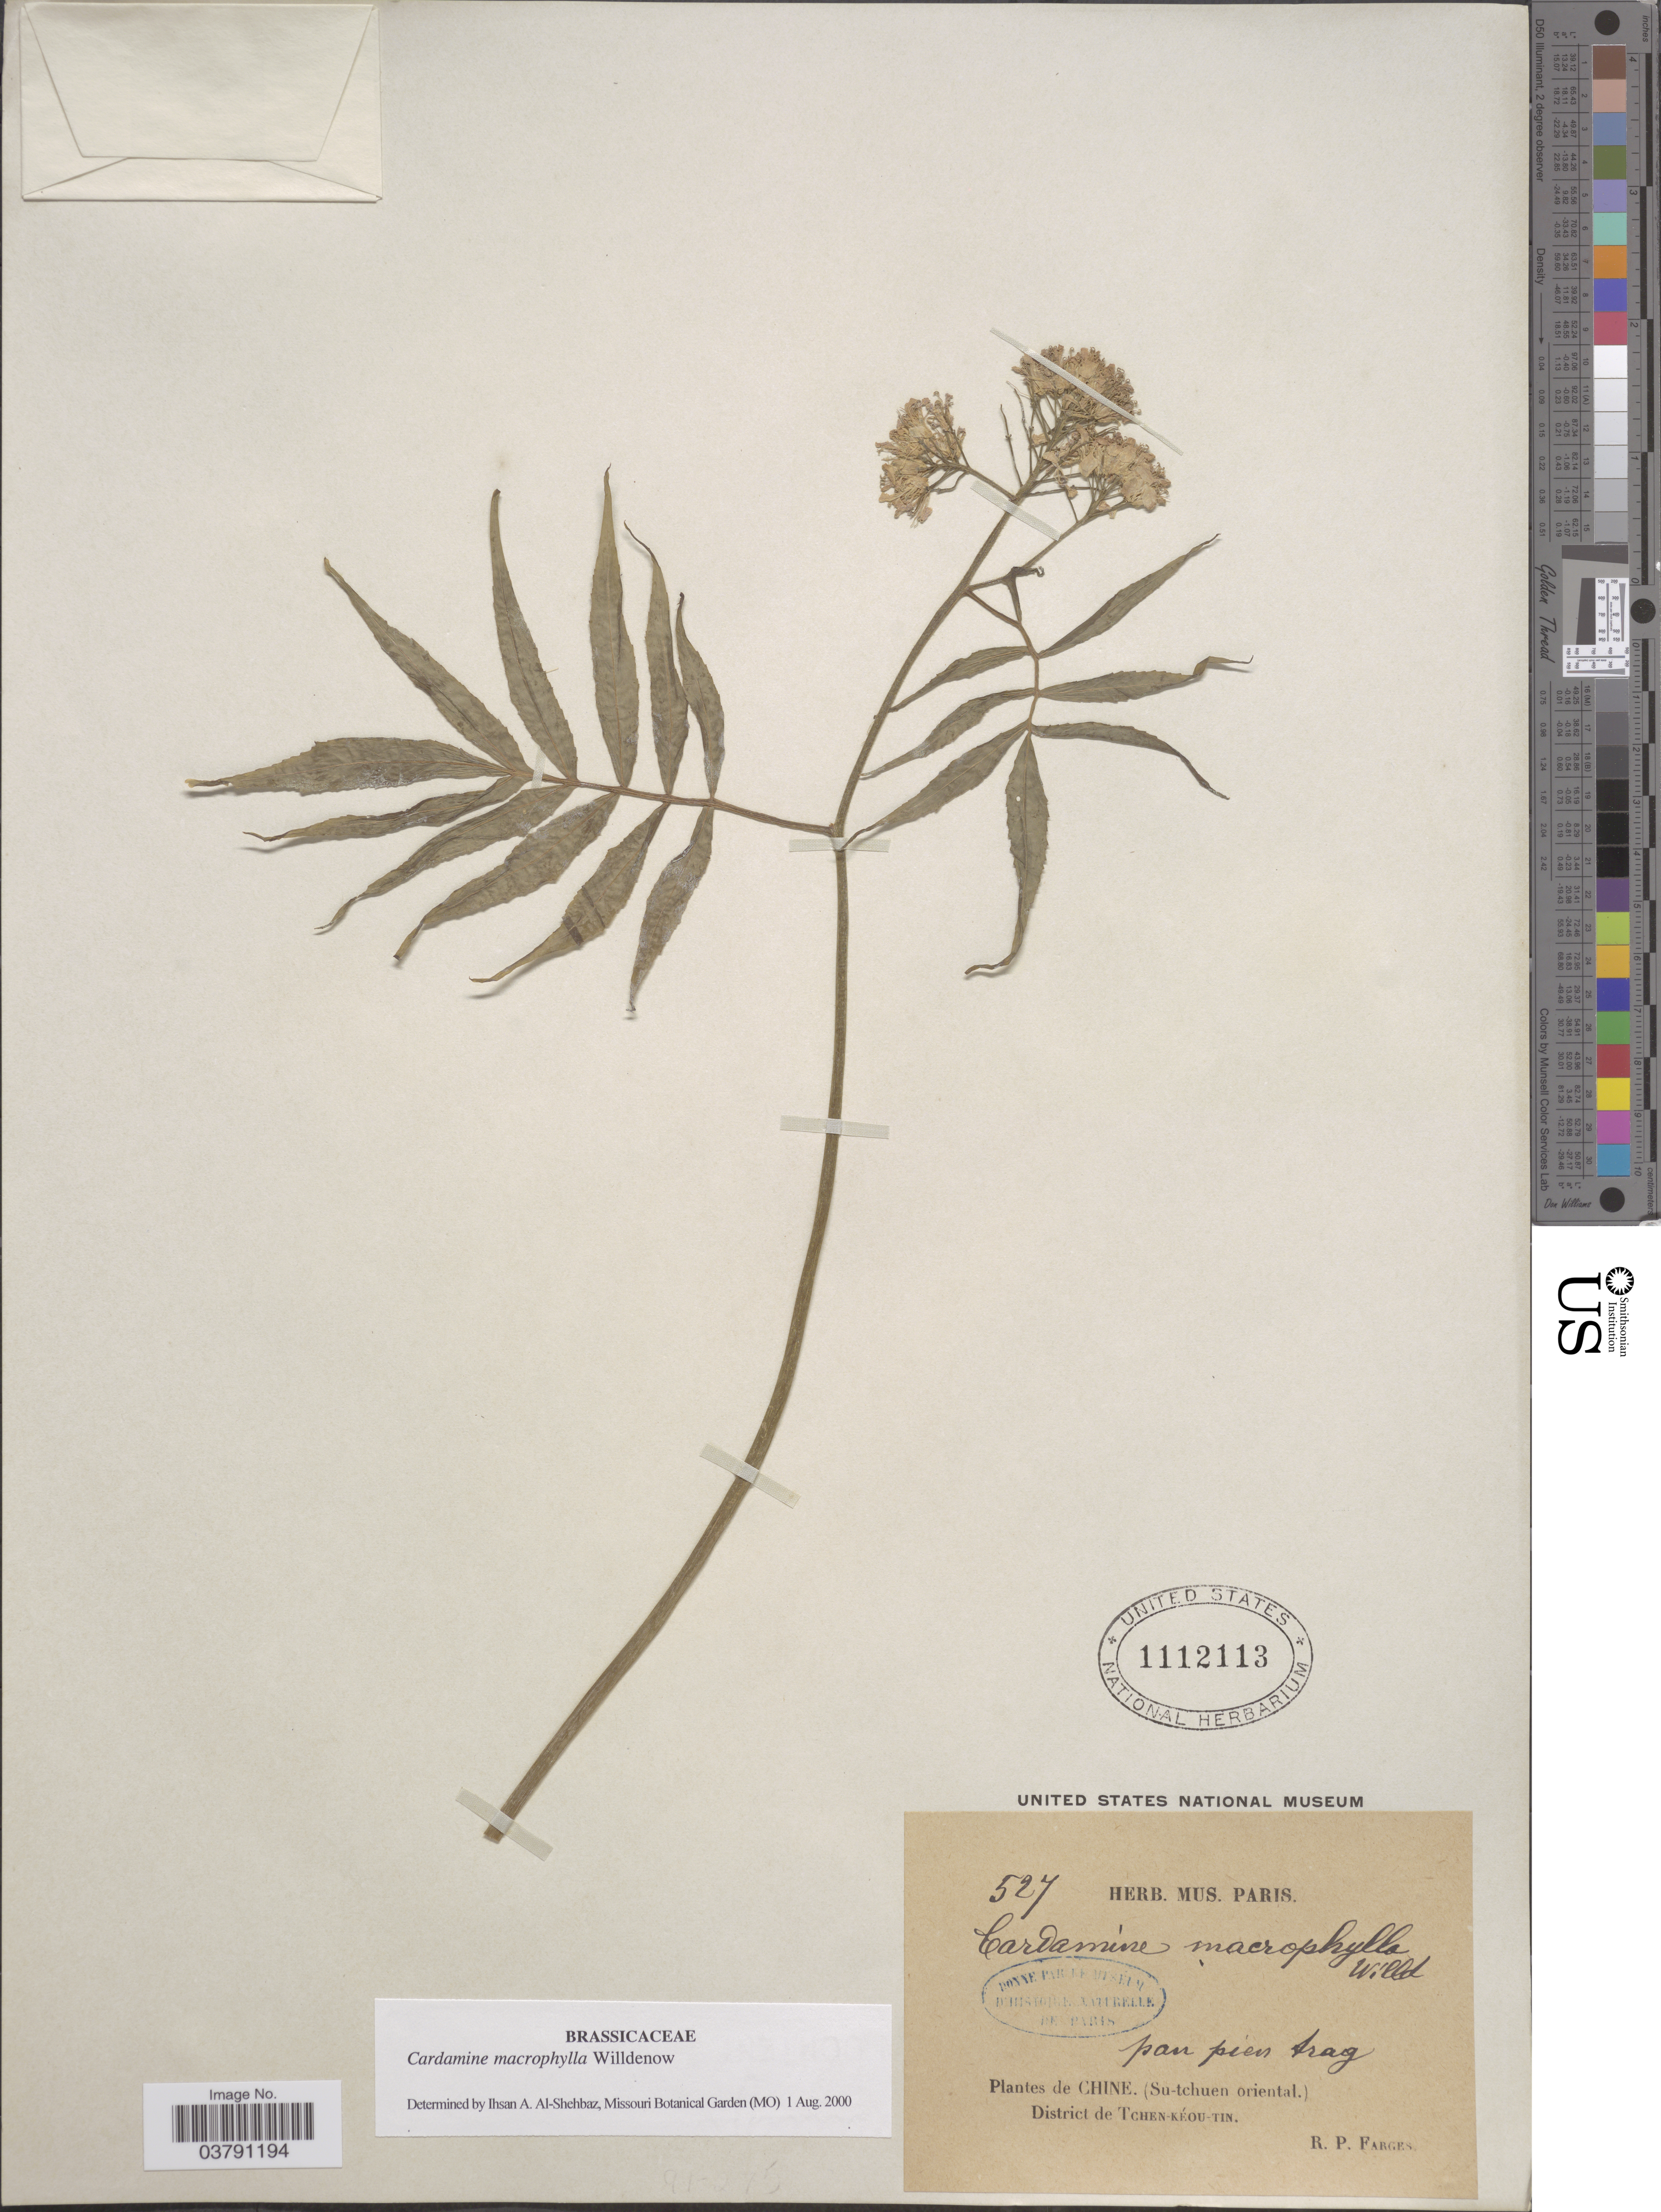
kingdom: Plantae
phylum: Tracheophyta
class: Magnoliopsida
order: Brassicales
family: Brassicaceae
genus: Cardamine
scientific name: Cardamine macrophylla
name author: Willd.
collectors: R. Farges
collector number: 527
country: China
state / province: Sichuan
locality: Su-tchuen oriental. District de Tchen-Kéou-Tin.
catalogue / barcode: US 1112113